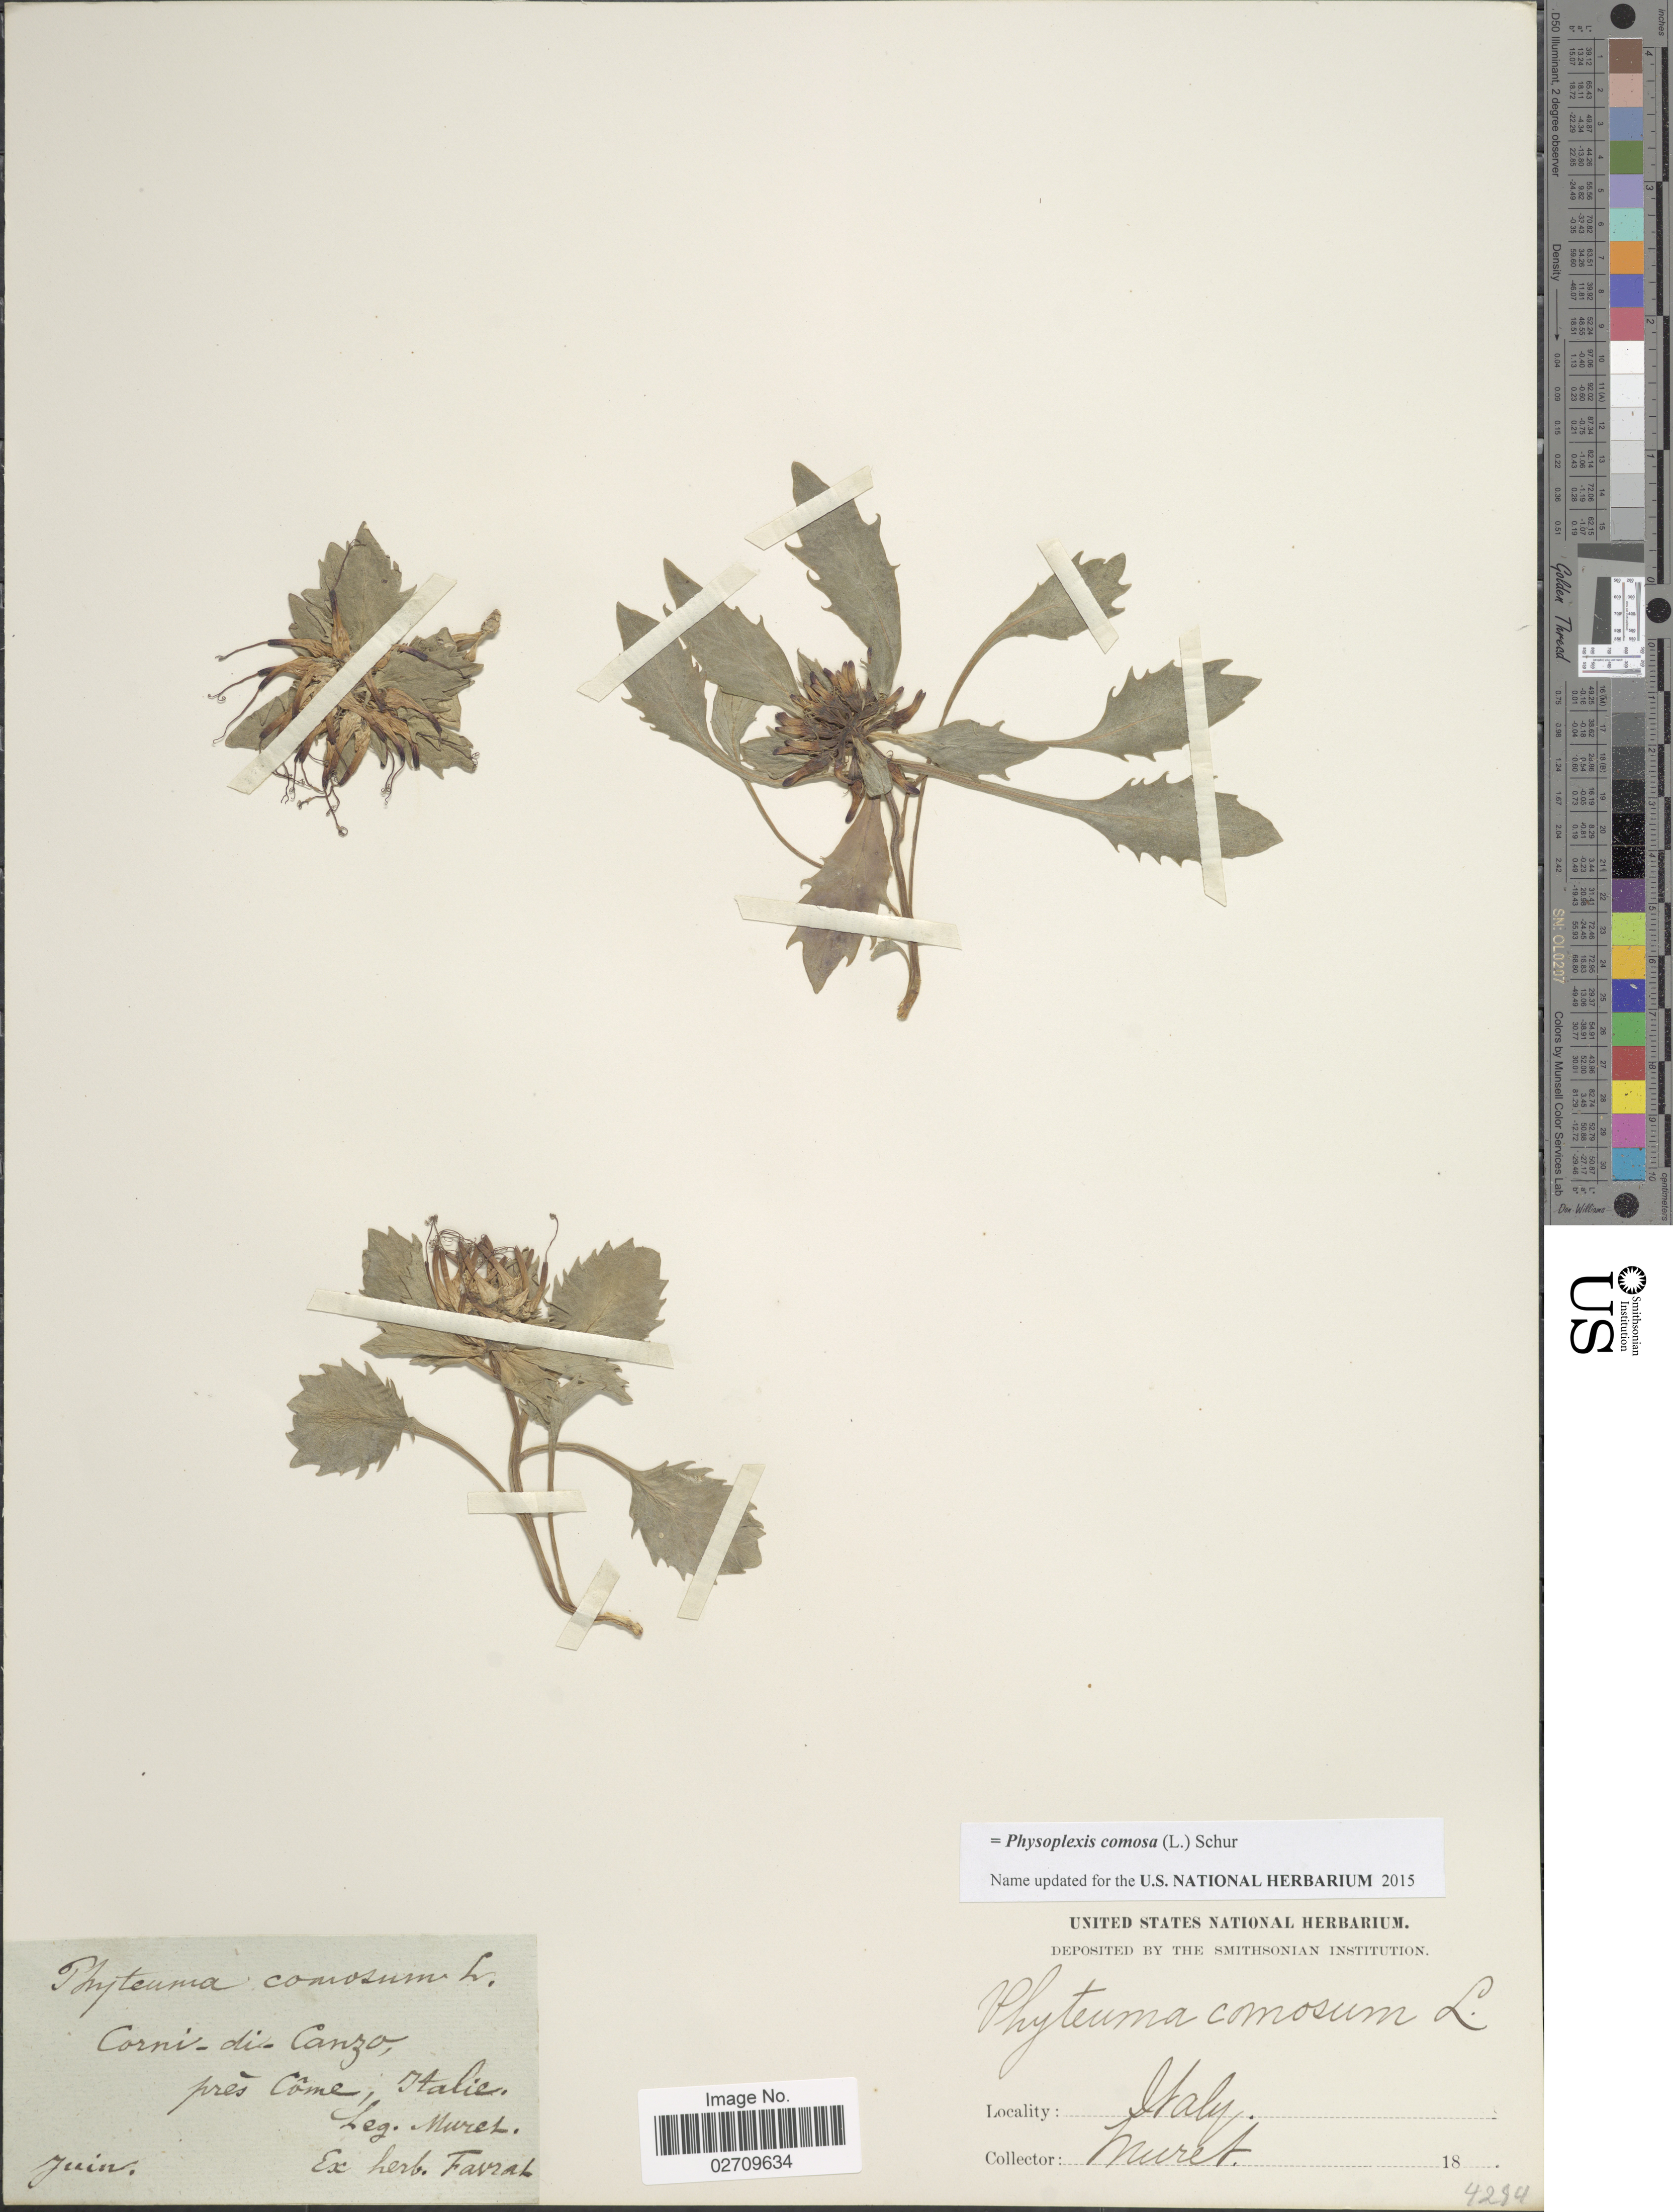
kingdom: Plantae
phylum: Tracheophyta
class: Magnoliopsida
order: Asterales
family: Campanulaceae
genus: Physoplexis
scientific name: Physoplexis comosa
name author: (L.) Schur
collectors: Muret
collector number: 4284*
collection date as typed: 18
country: Italy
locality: Corni di Canza, pres Come